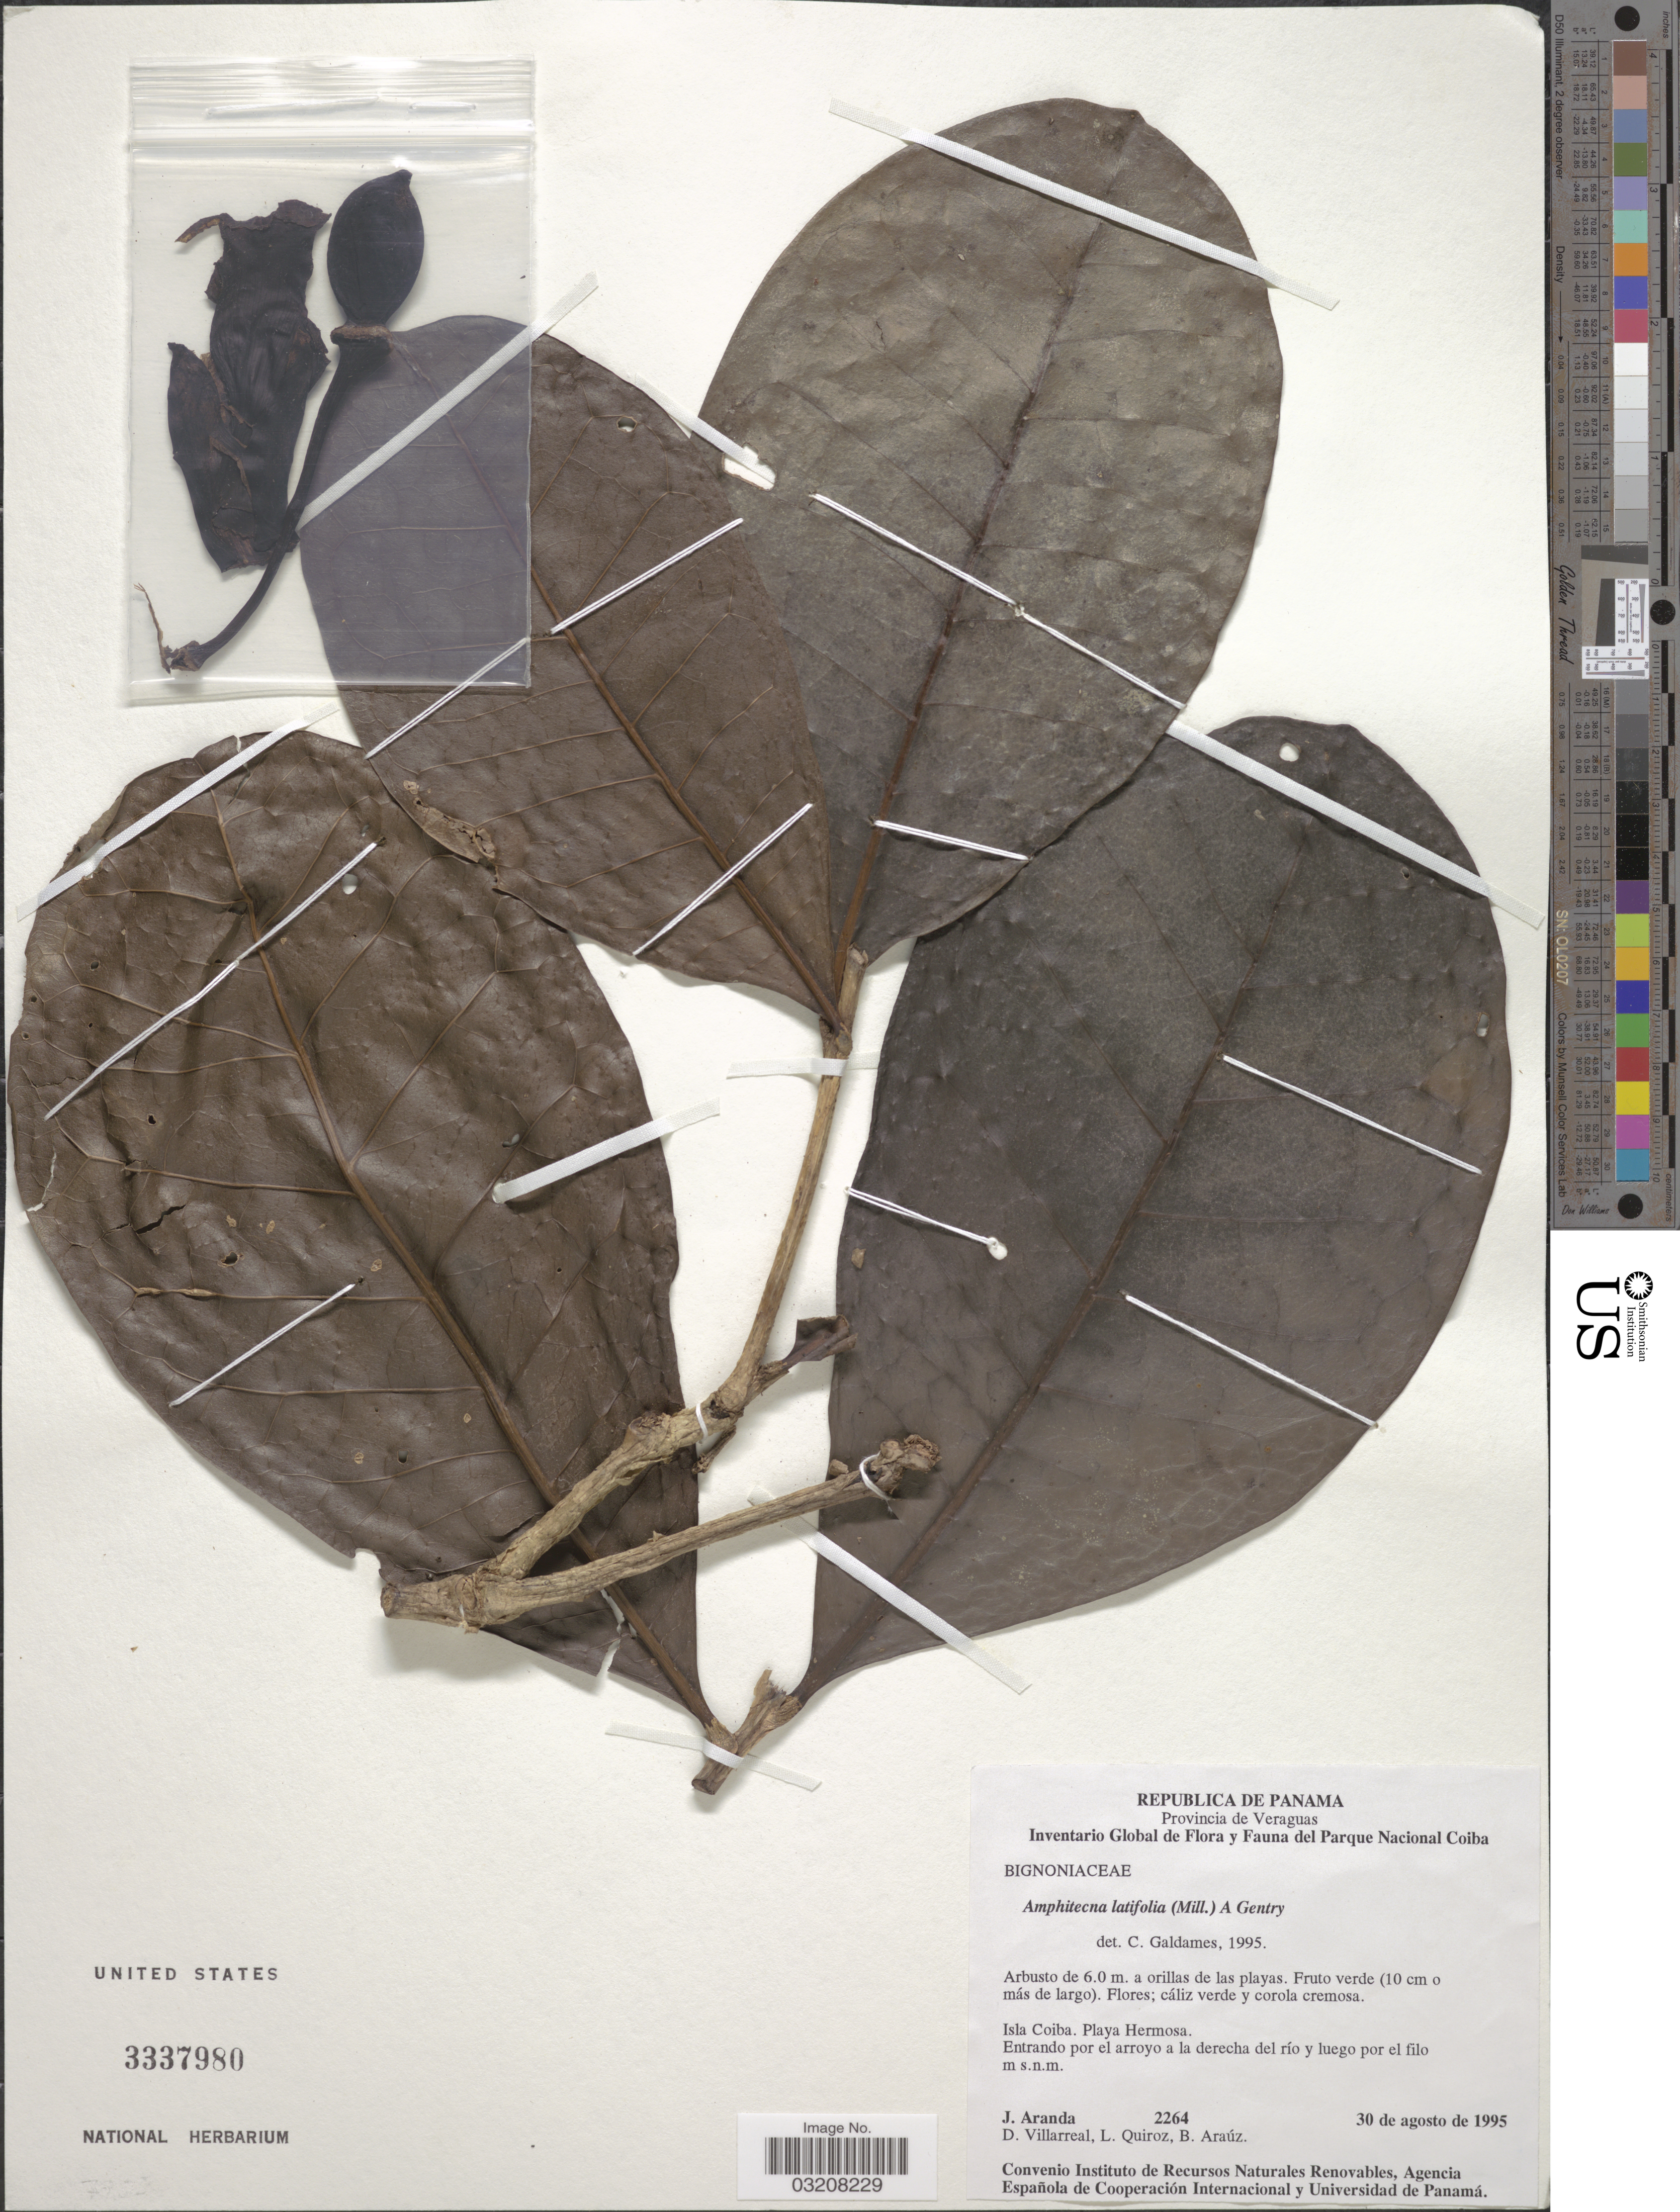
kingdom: Plantae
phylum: Tracheophyta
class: Magnoliopsida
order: Lamiales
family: Bignoniaceae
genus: Amphitecna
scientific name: Amphitecna latifolia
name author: (Mill.) A.H. Gentry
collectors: J. Aranda, D. Villarreal, L. Quiroz & B. Araúz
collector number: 2264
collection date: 1995-08-30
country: Panama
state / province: Veraguas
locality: Isla Coiba. Playa Hermosa. Entrando por el arroyo a la derecha del río y luego por el filo.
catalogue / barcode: US 3337980